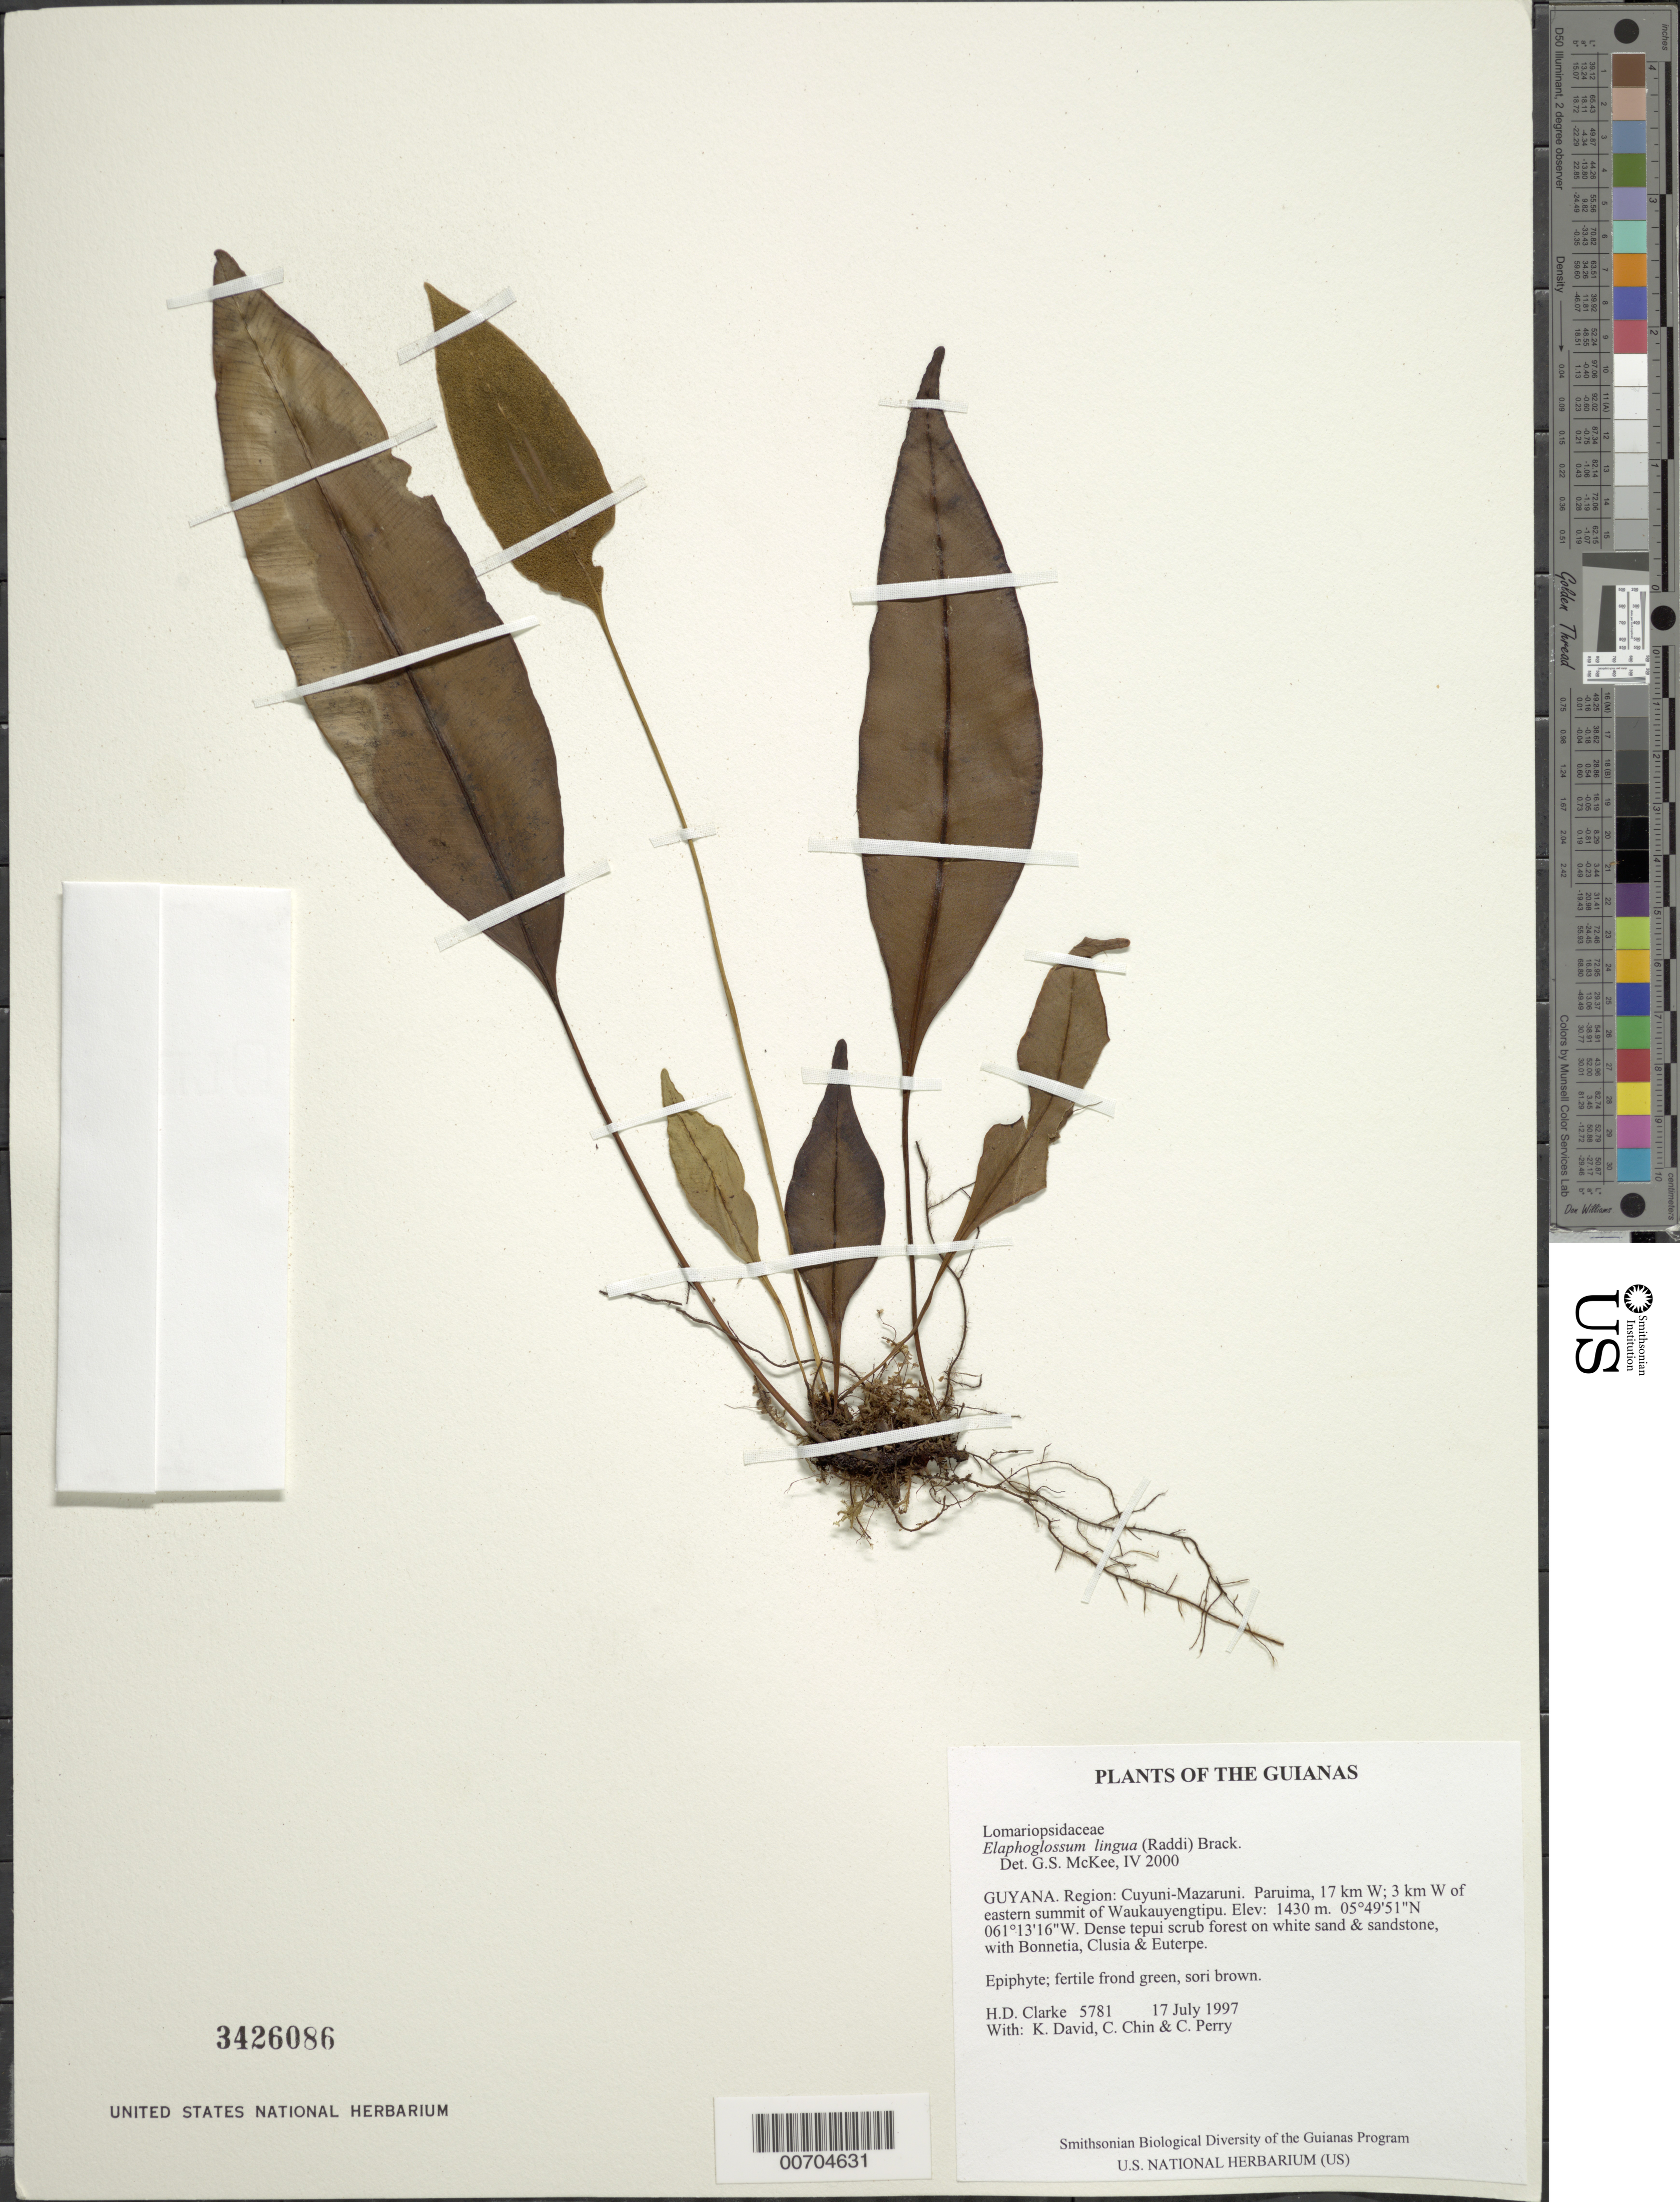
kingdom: Plantae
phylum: Tracheophyta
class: Polypodiopsida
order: Polypodiales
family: Dryopteridaceae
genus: Elaphoglossum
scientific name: Elaphoglossum lingua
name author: (C. Presl) Brack.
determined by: McKee, G. S., (US), NMNH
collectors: H. D. Clarke, K. David, C. Chin & C. Perry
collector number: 5781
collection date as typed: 17 July 1997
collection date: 1997-07-17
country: Guyana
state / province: Cuyuni-Mazaruni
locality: Paruima, 17 km W; 3 km W of eastern summit of Waukauyengtipu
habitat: Dense tepui scrub forest on white sand & sandstone, with Bonnetia, Clusia & Euterpe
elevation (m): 1430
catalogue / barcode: US 3426086